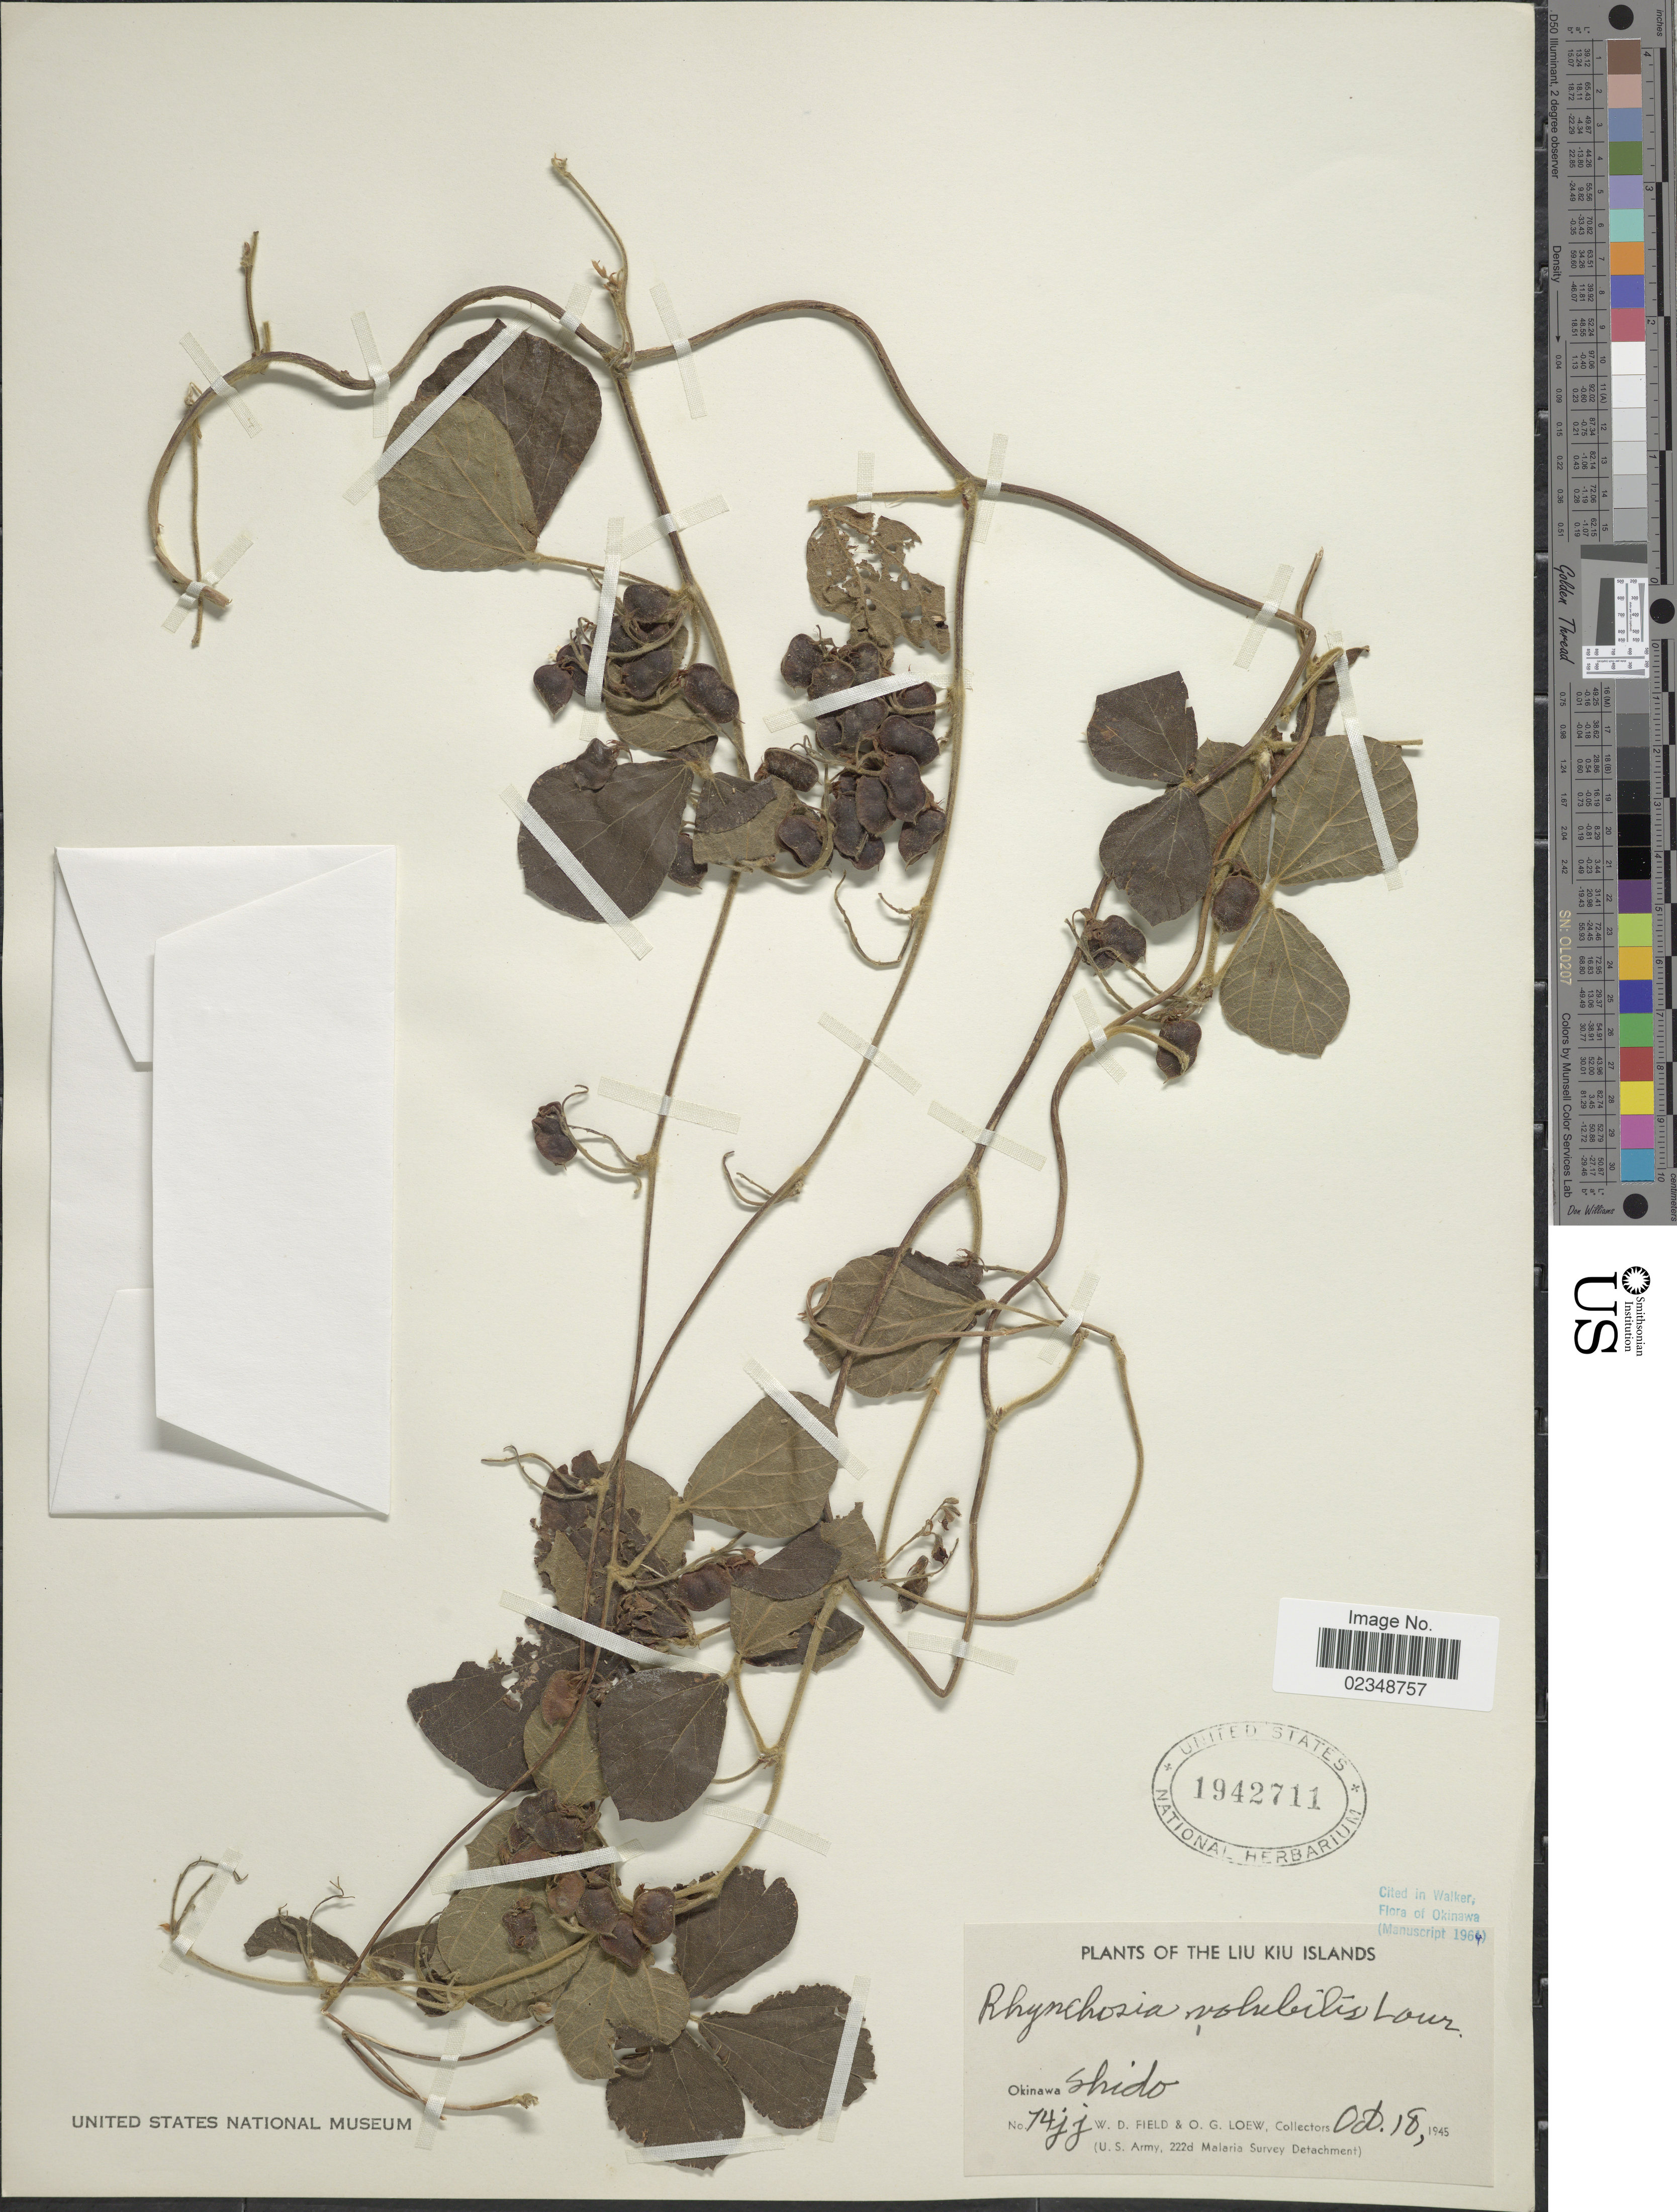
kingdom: Plantae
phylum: Tracheophyta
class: Magnoliopsida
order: Fabales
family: Fabaceae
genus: Rhynchosia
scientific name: Rhynchosia volubilis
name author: (Michx.) Wood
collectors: W. D. Field & O. G. Loew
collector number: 74jj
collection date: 1945-10-18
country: Japan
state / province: Okinawa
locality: The Liu Kiu Islands, Okinawa, Shido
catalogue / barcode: US 1942711